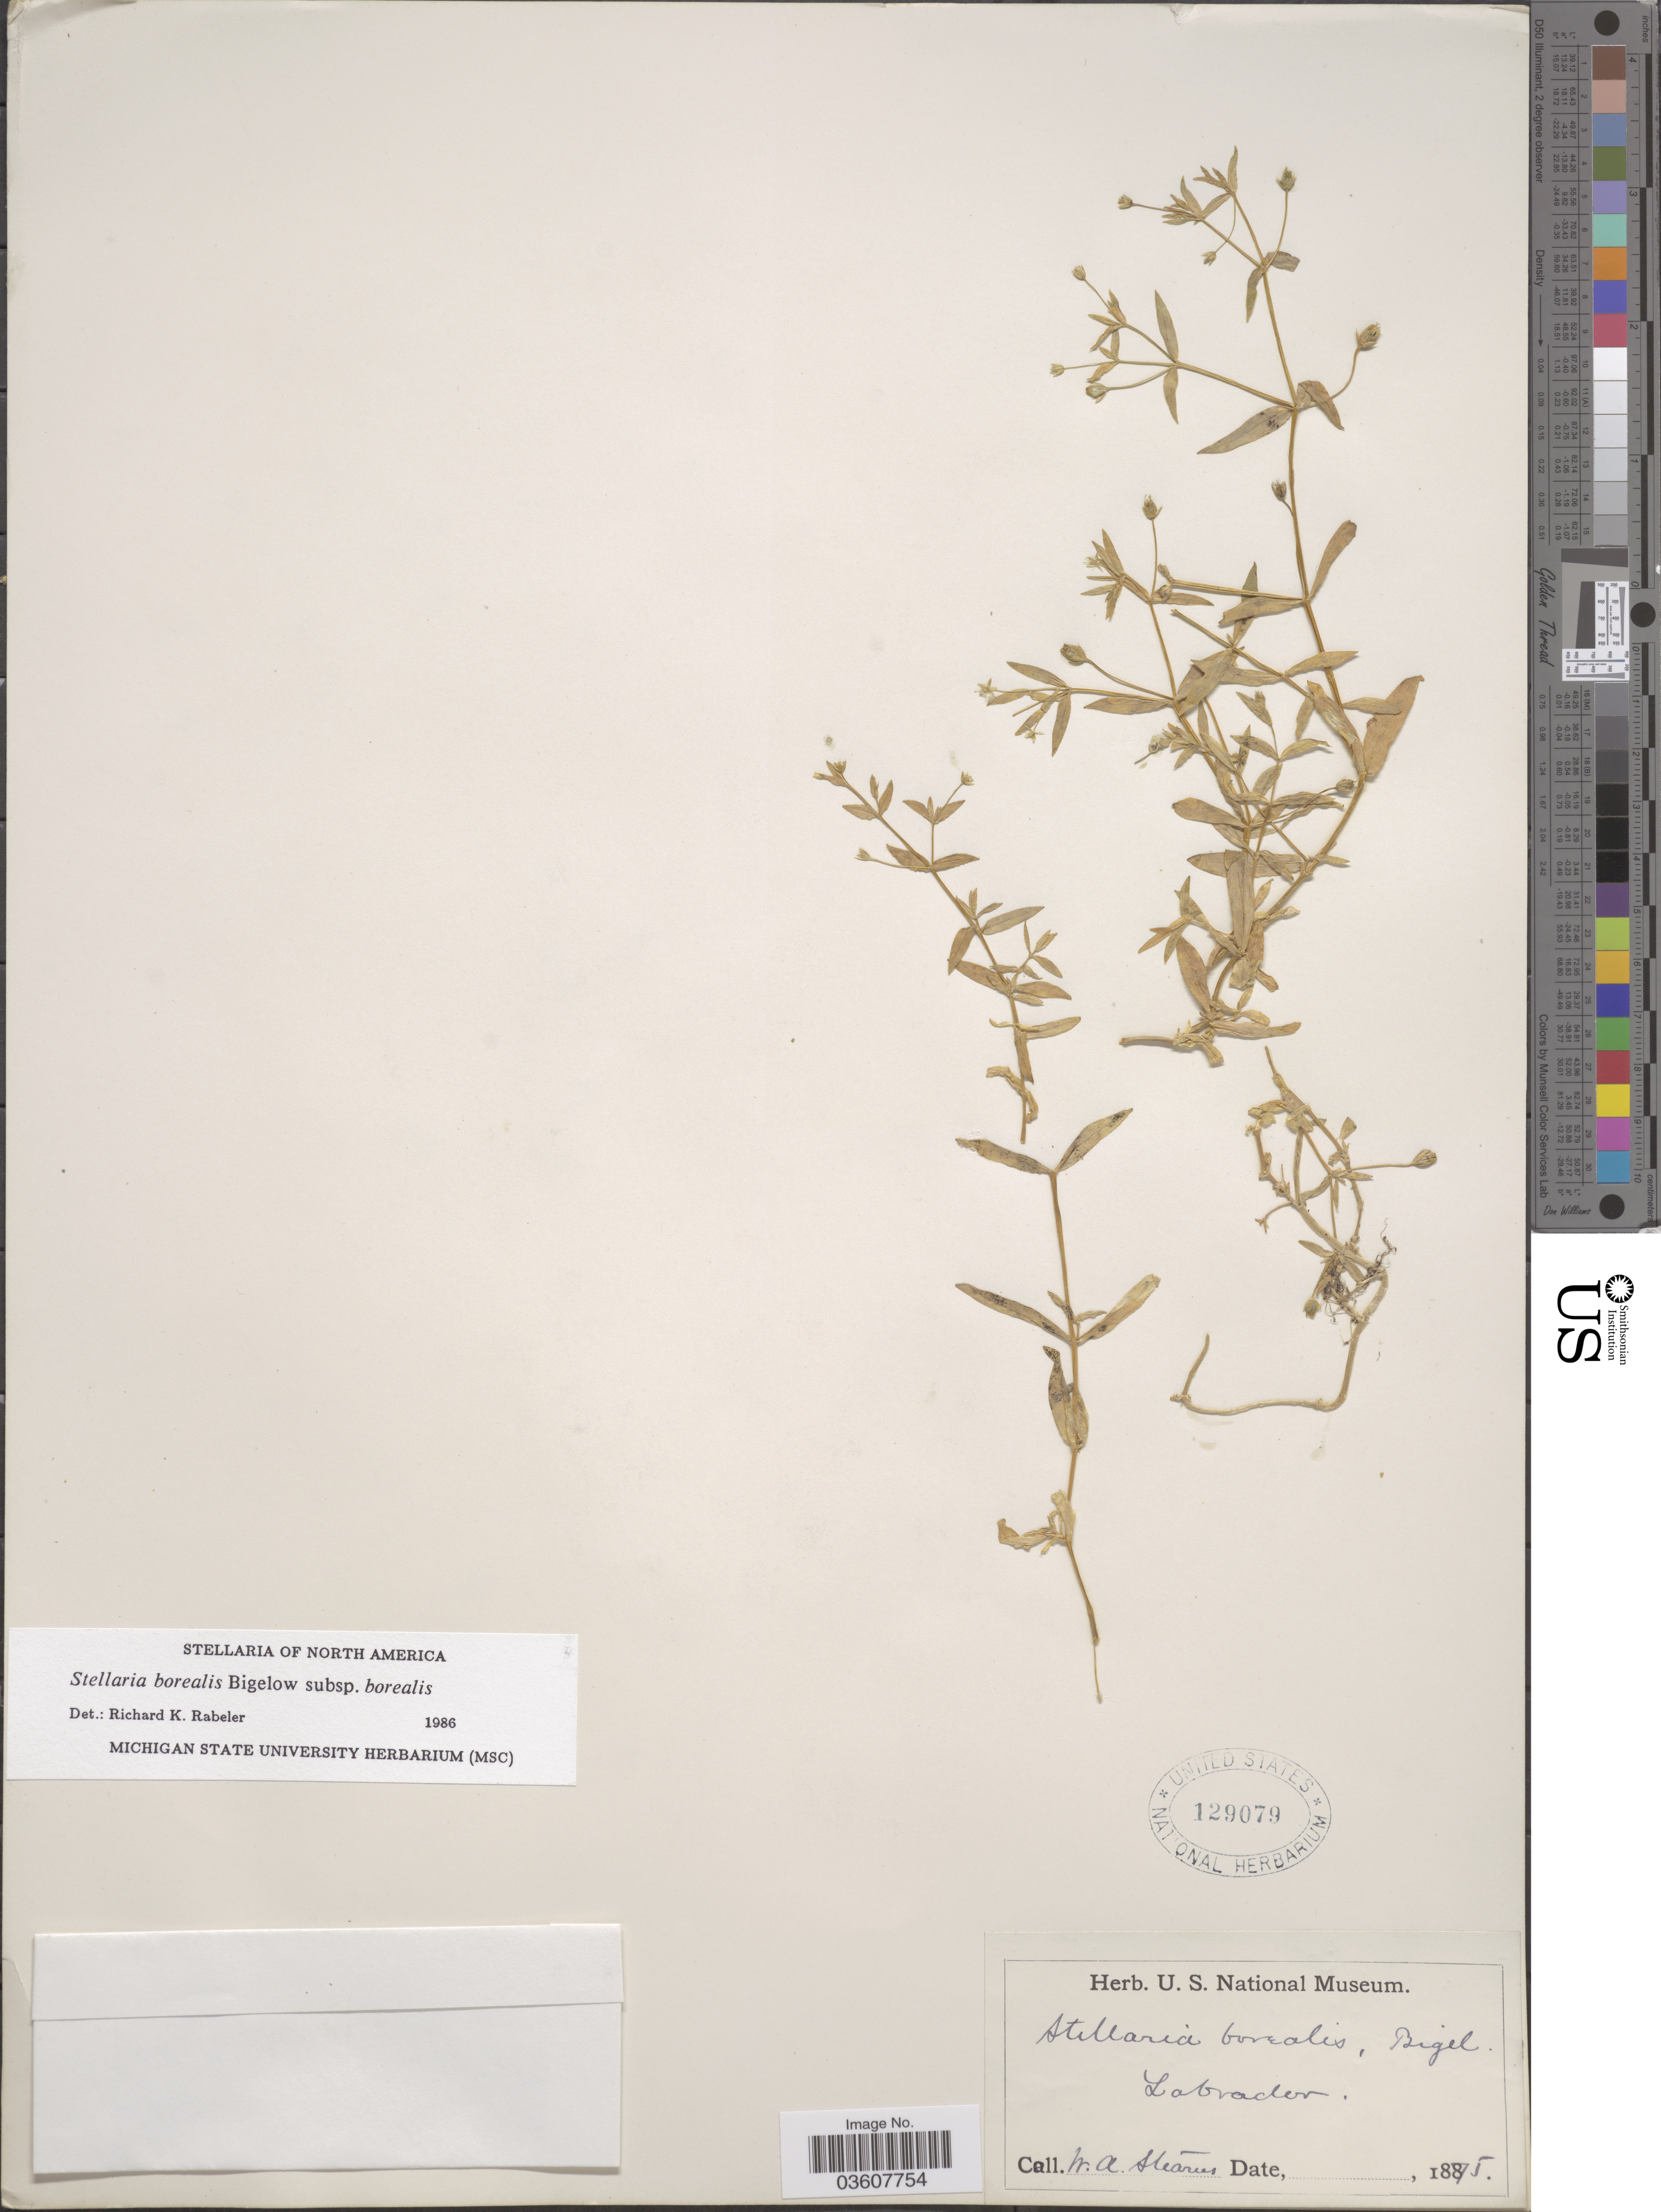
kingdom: Plantae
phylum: Tracheophyta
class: Magnoliopsida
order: Caryophyllales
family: Caryophyllaceae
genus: Stellaria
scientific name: Stellaria borealis subsp. borealis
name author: Bigelow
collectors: W. Stearns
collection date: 1875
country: Canada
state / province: Newfoundland and Labrador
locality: Labrador.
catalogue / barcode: US 129079